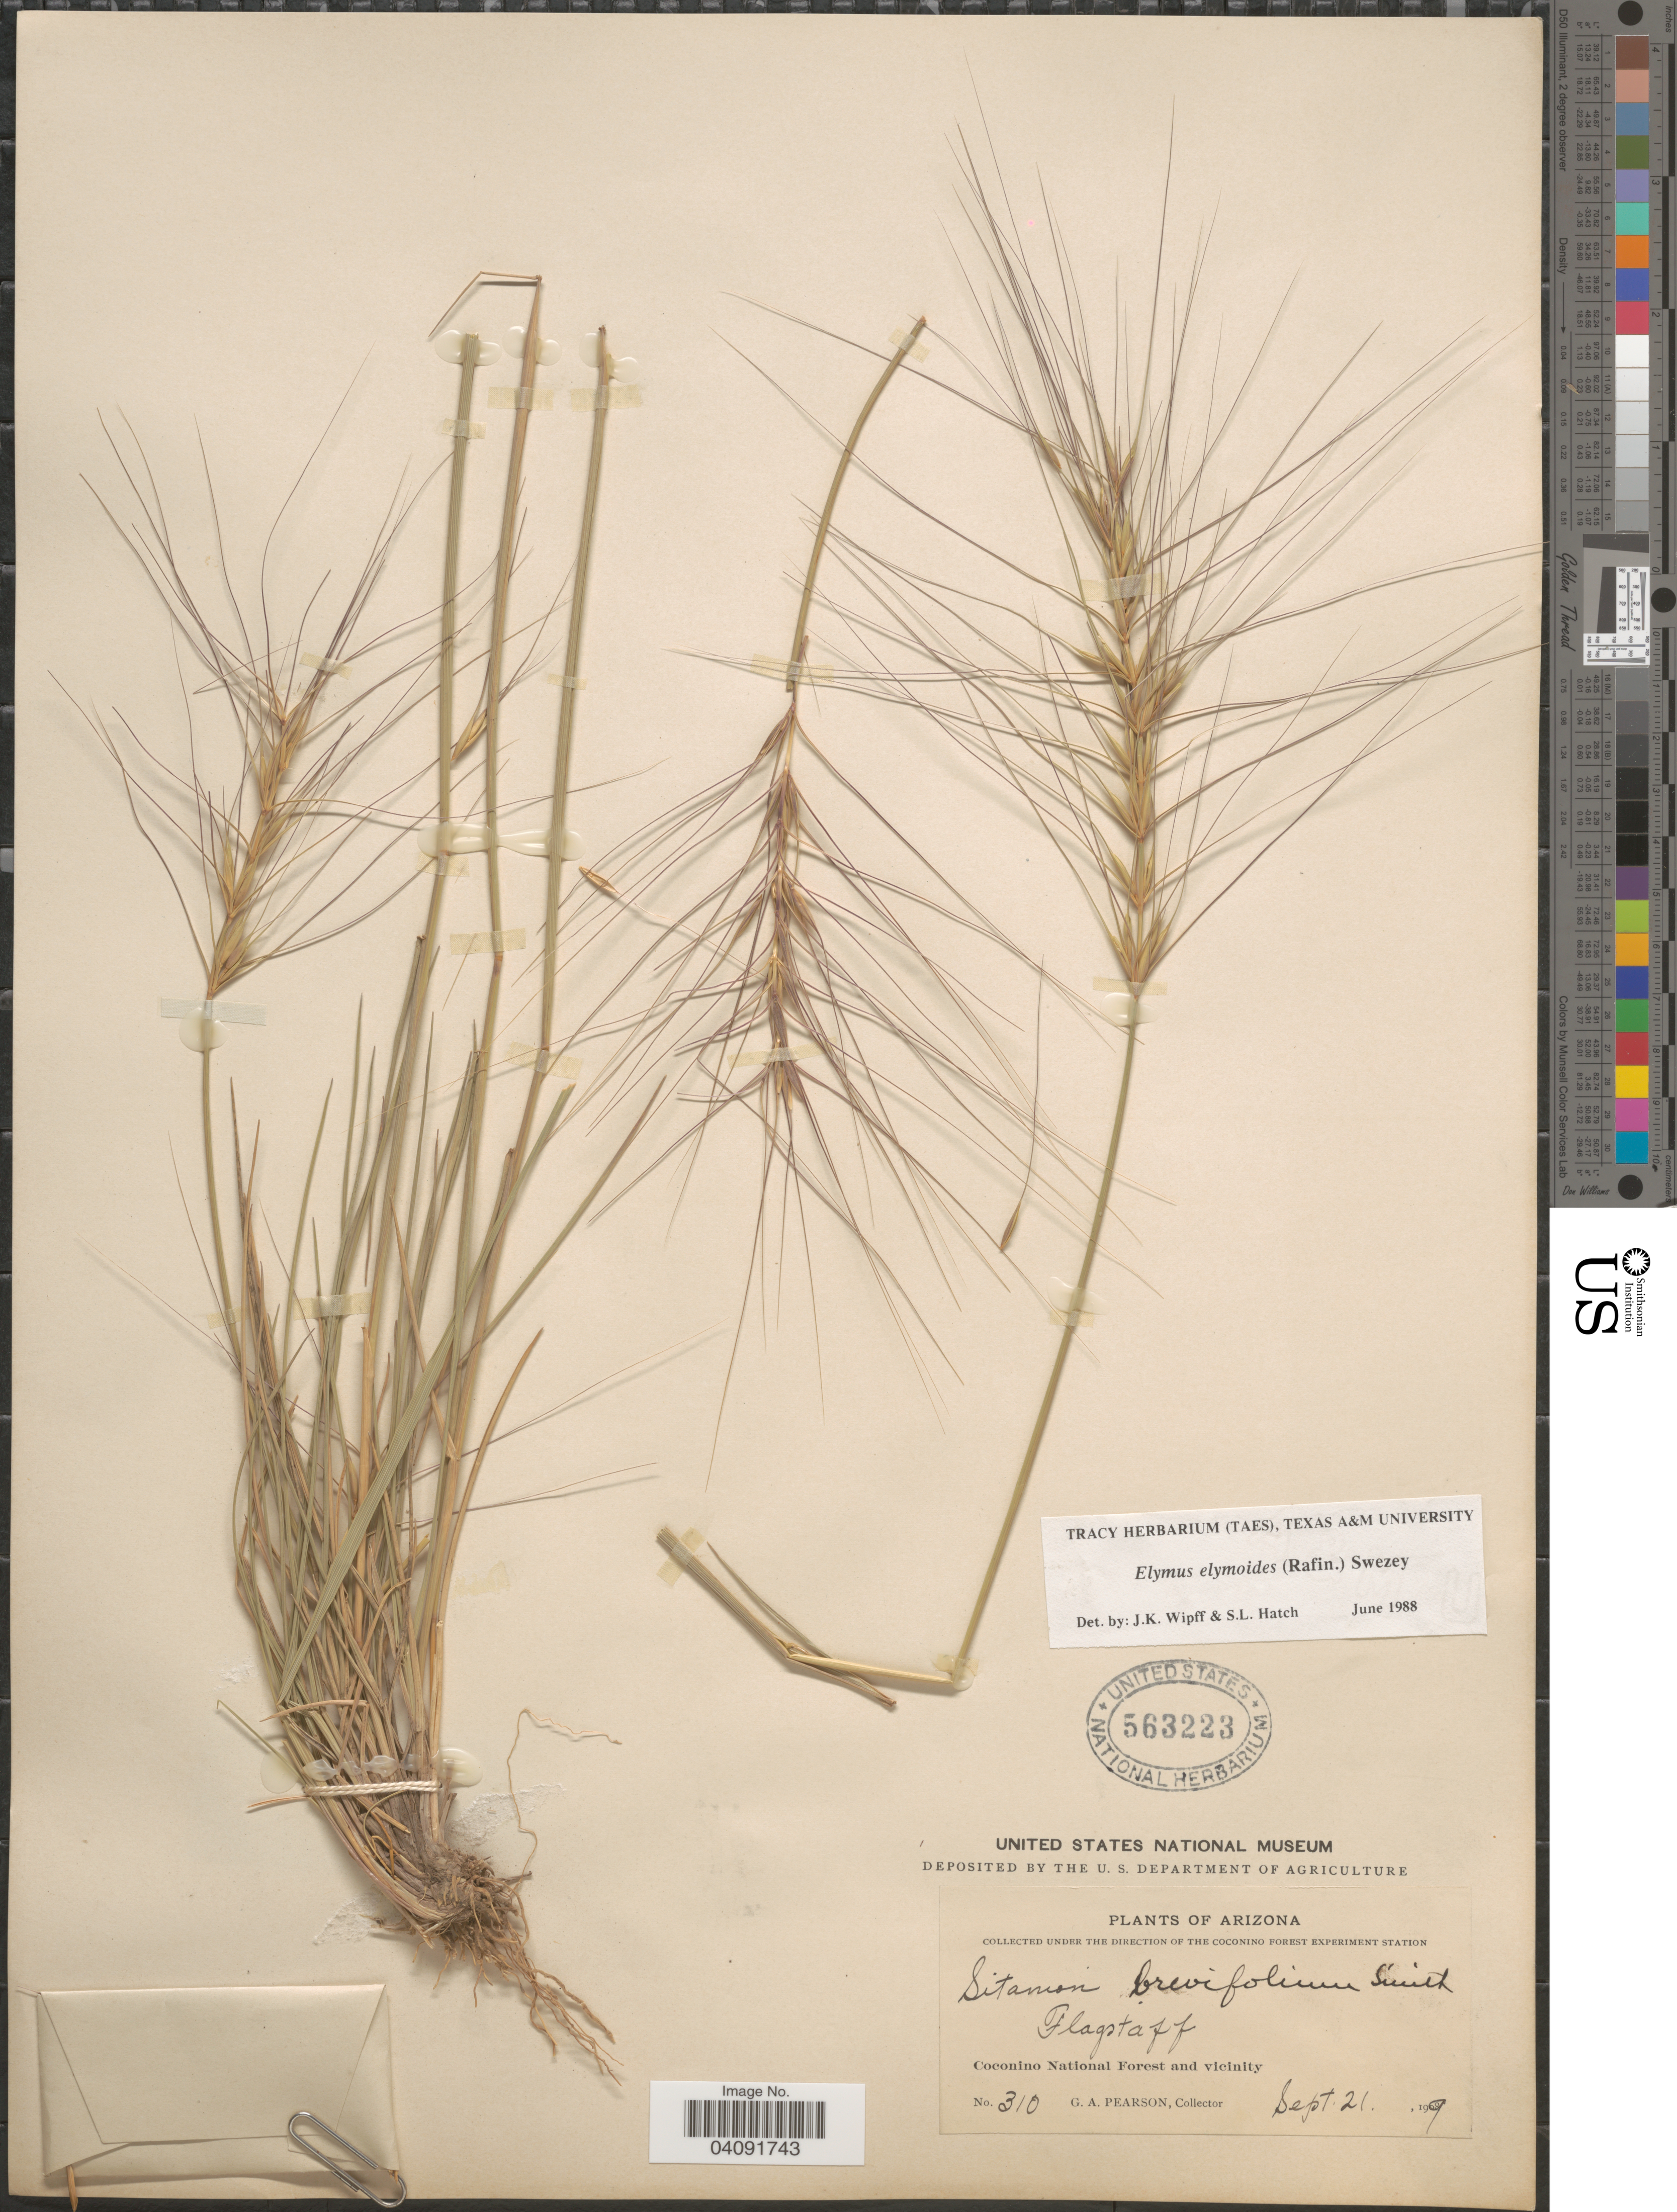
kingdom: Plantae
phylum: Tracheophyta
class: Liliopsida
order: Poales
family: Poaceae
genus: Elymus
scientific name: Elymus elymoides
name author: (Raf.) Swezey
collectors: G. Pearson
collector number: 310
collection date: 1909-09-21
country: United States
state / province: Arizona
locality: Flagstaff. Coconino National Forest and vicinity.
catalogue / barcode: US 563223